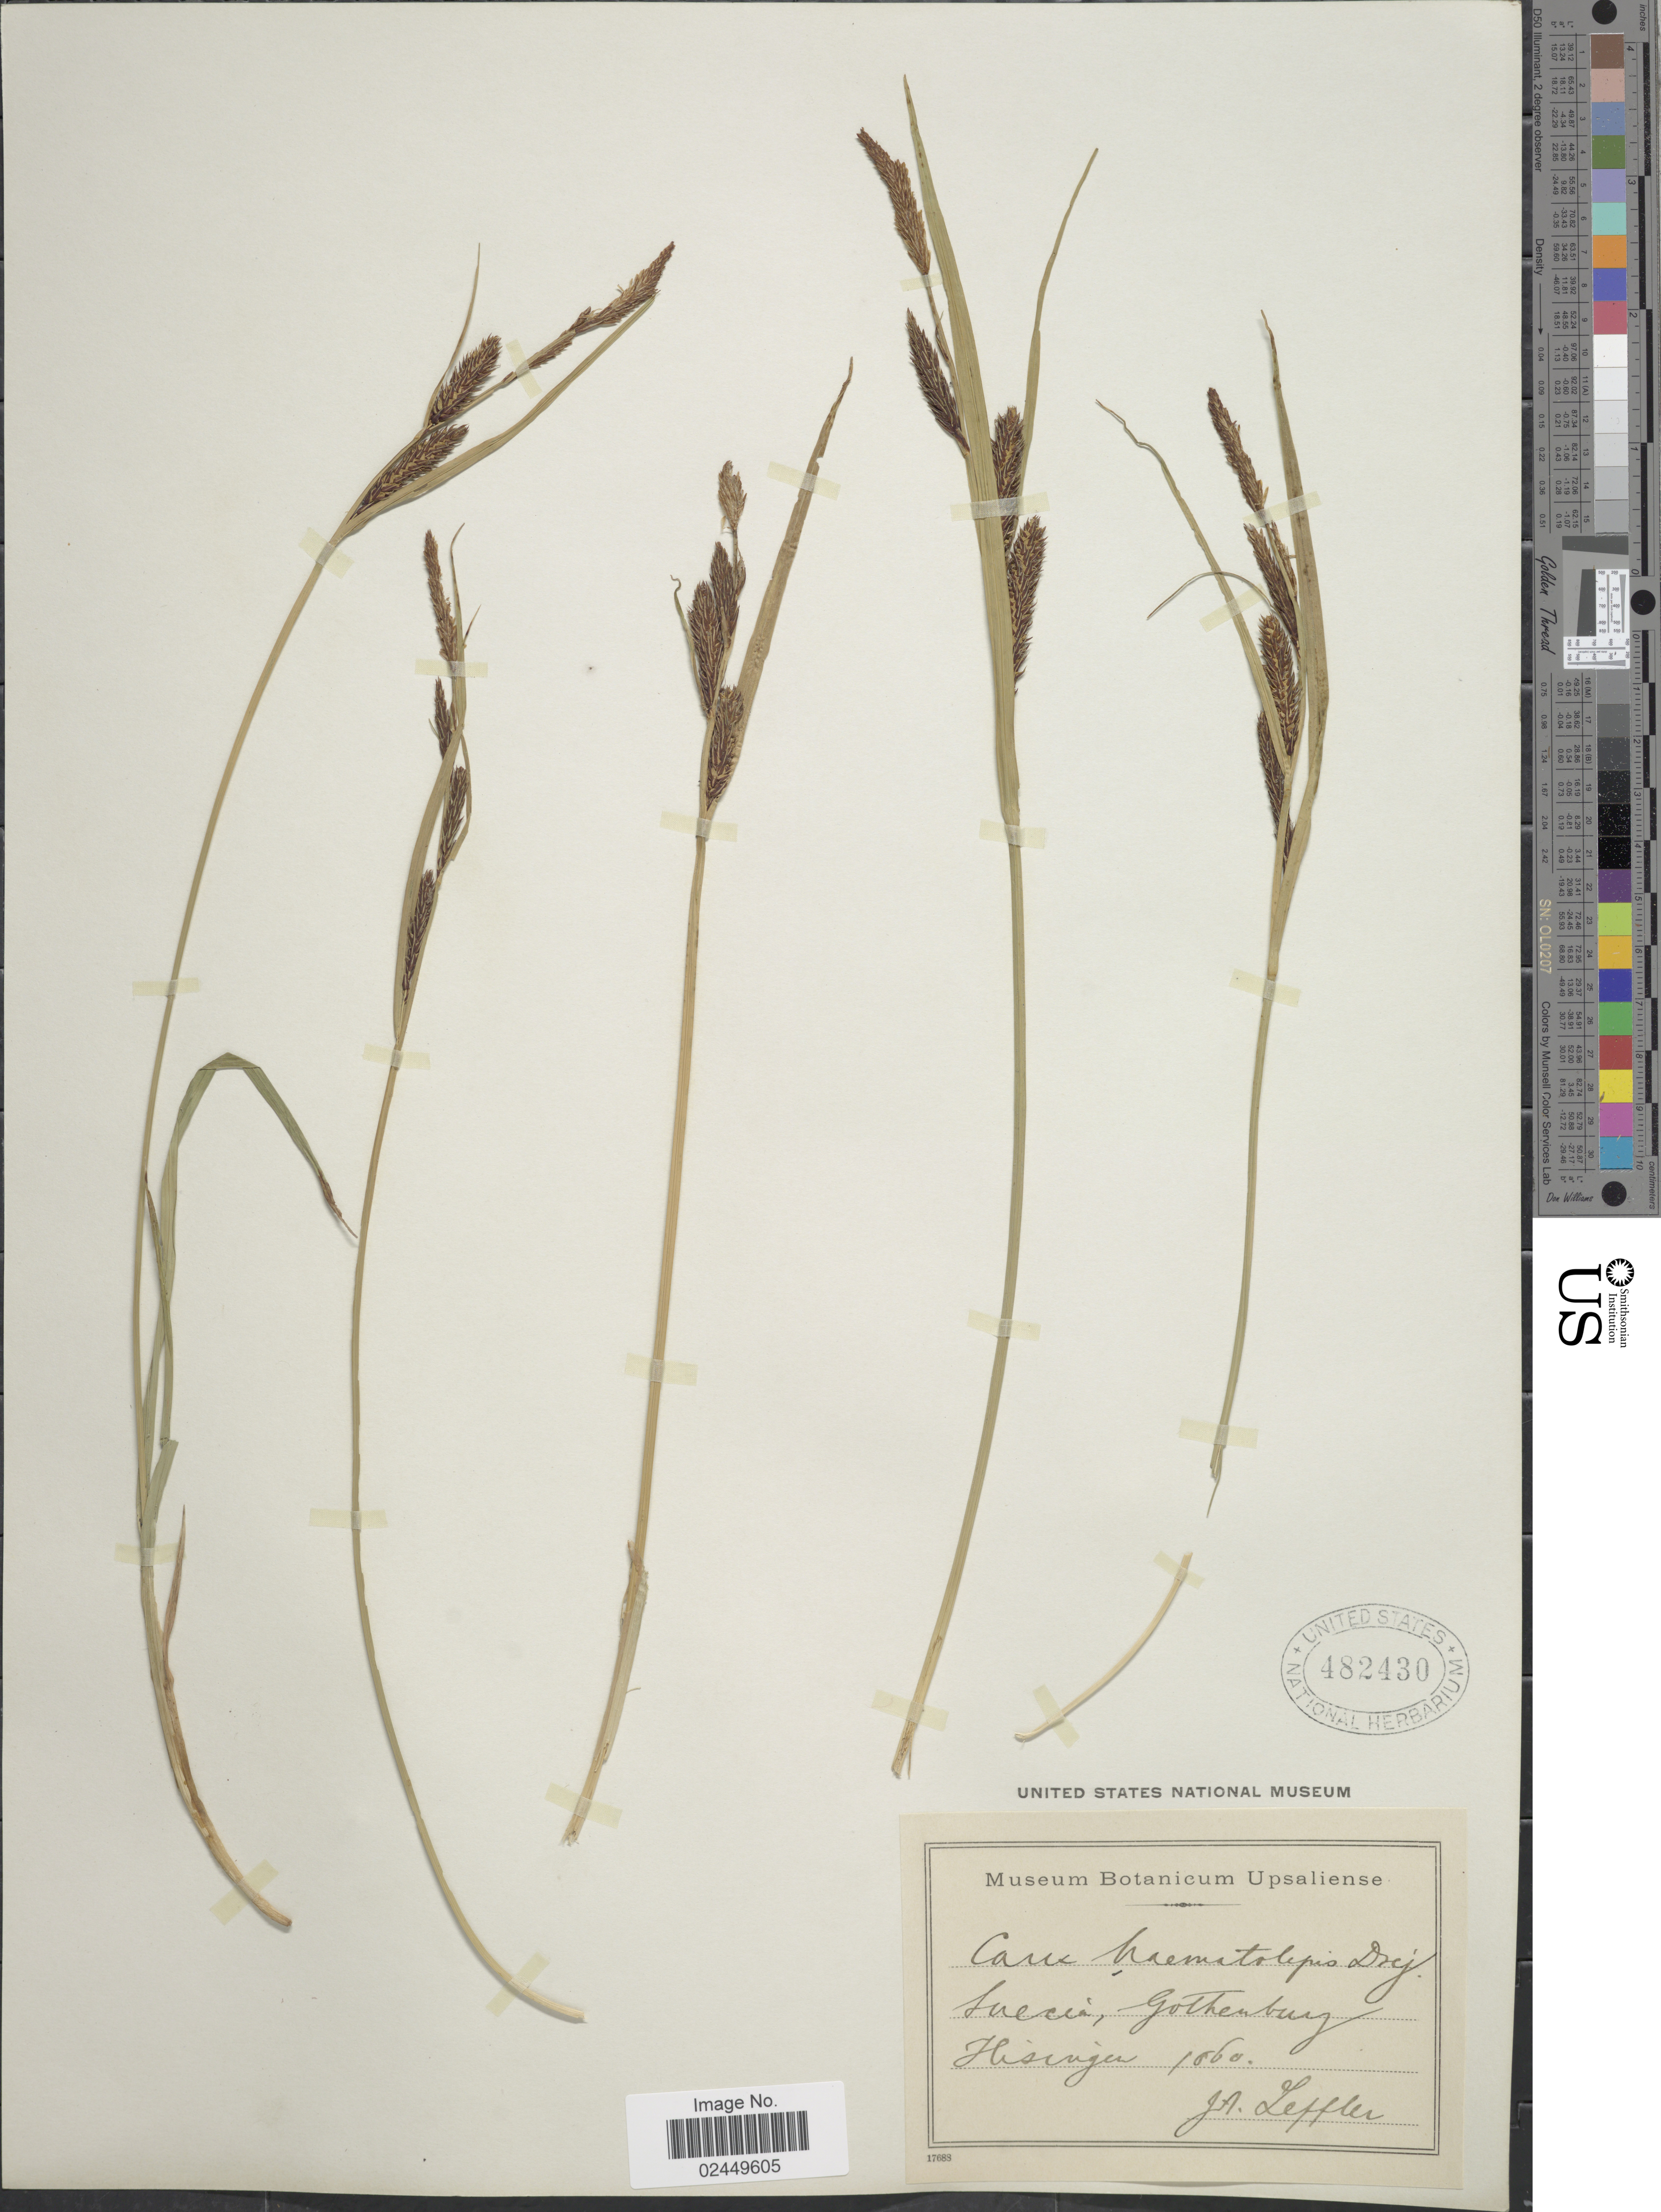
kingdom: Plantae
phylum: Tracheophyta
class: Liliopsida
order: Poales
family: Cyperaceae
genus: Carex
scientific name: Carex x haematolepis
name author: Drejer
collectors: Leffler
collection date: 1860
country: Sweden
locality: Suecia, Gothenburg, Hisinger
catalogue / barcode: US 482430